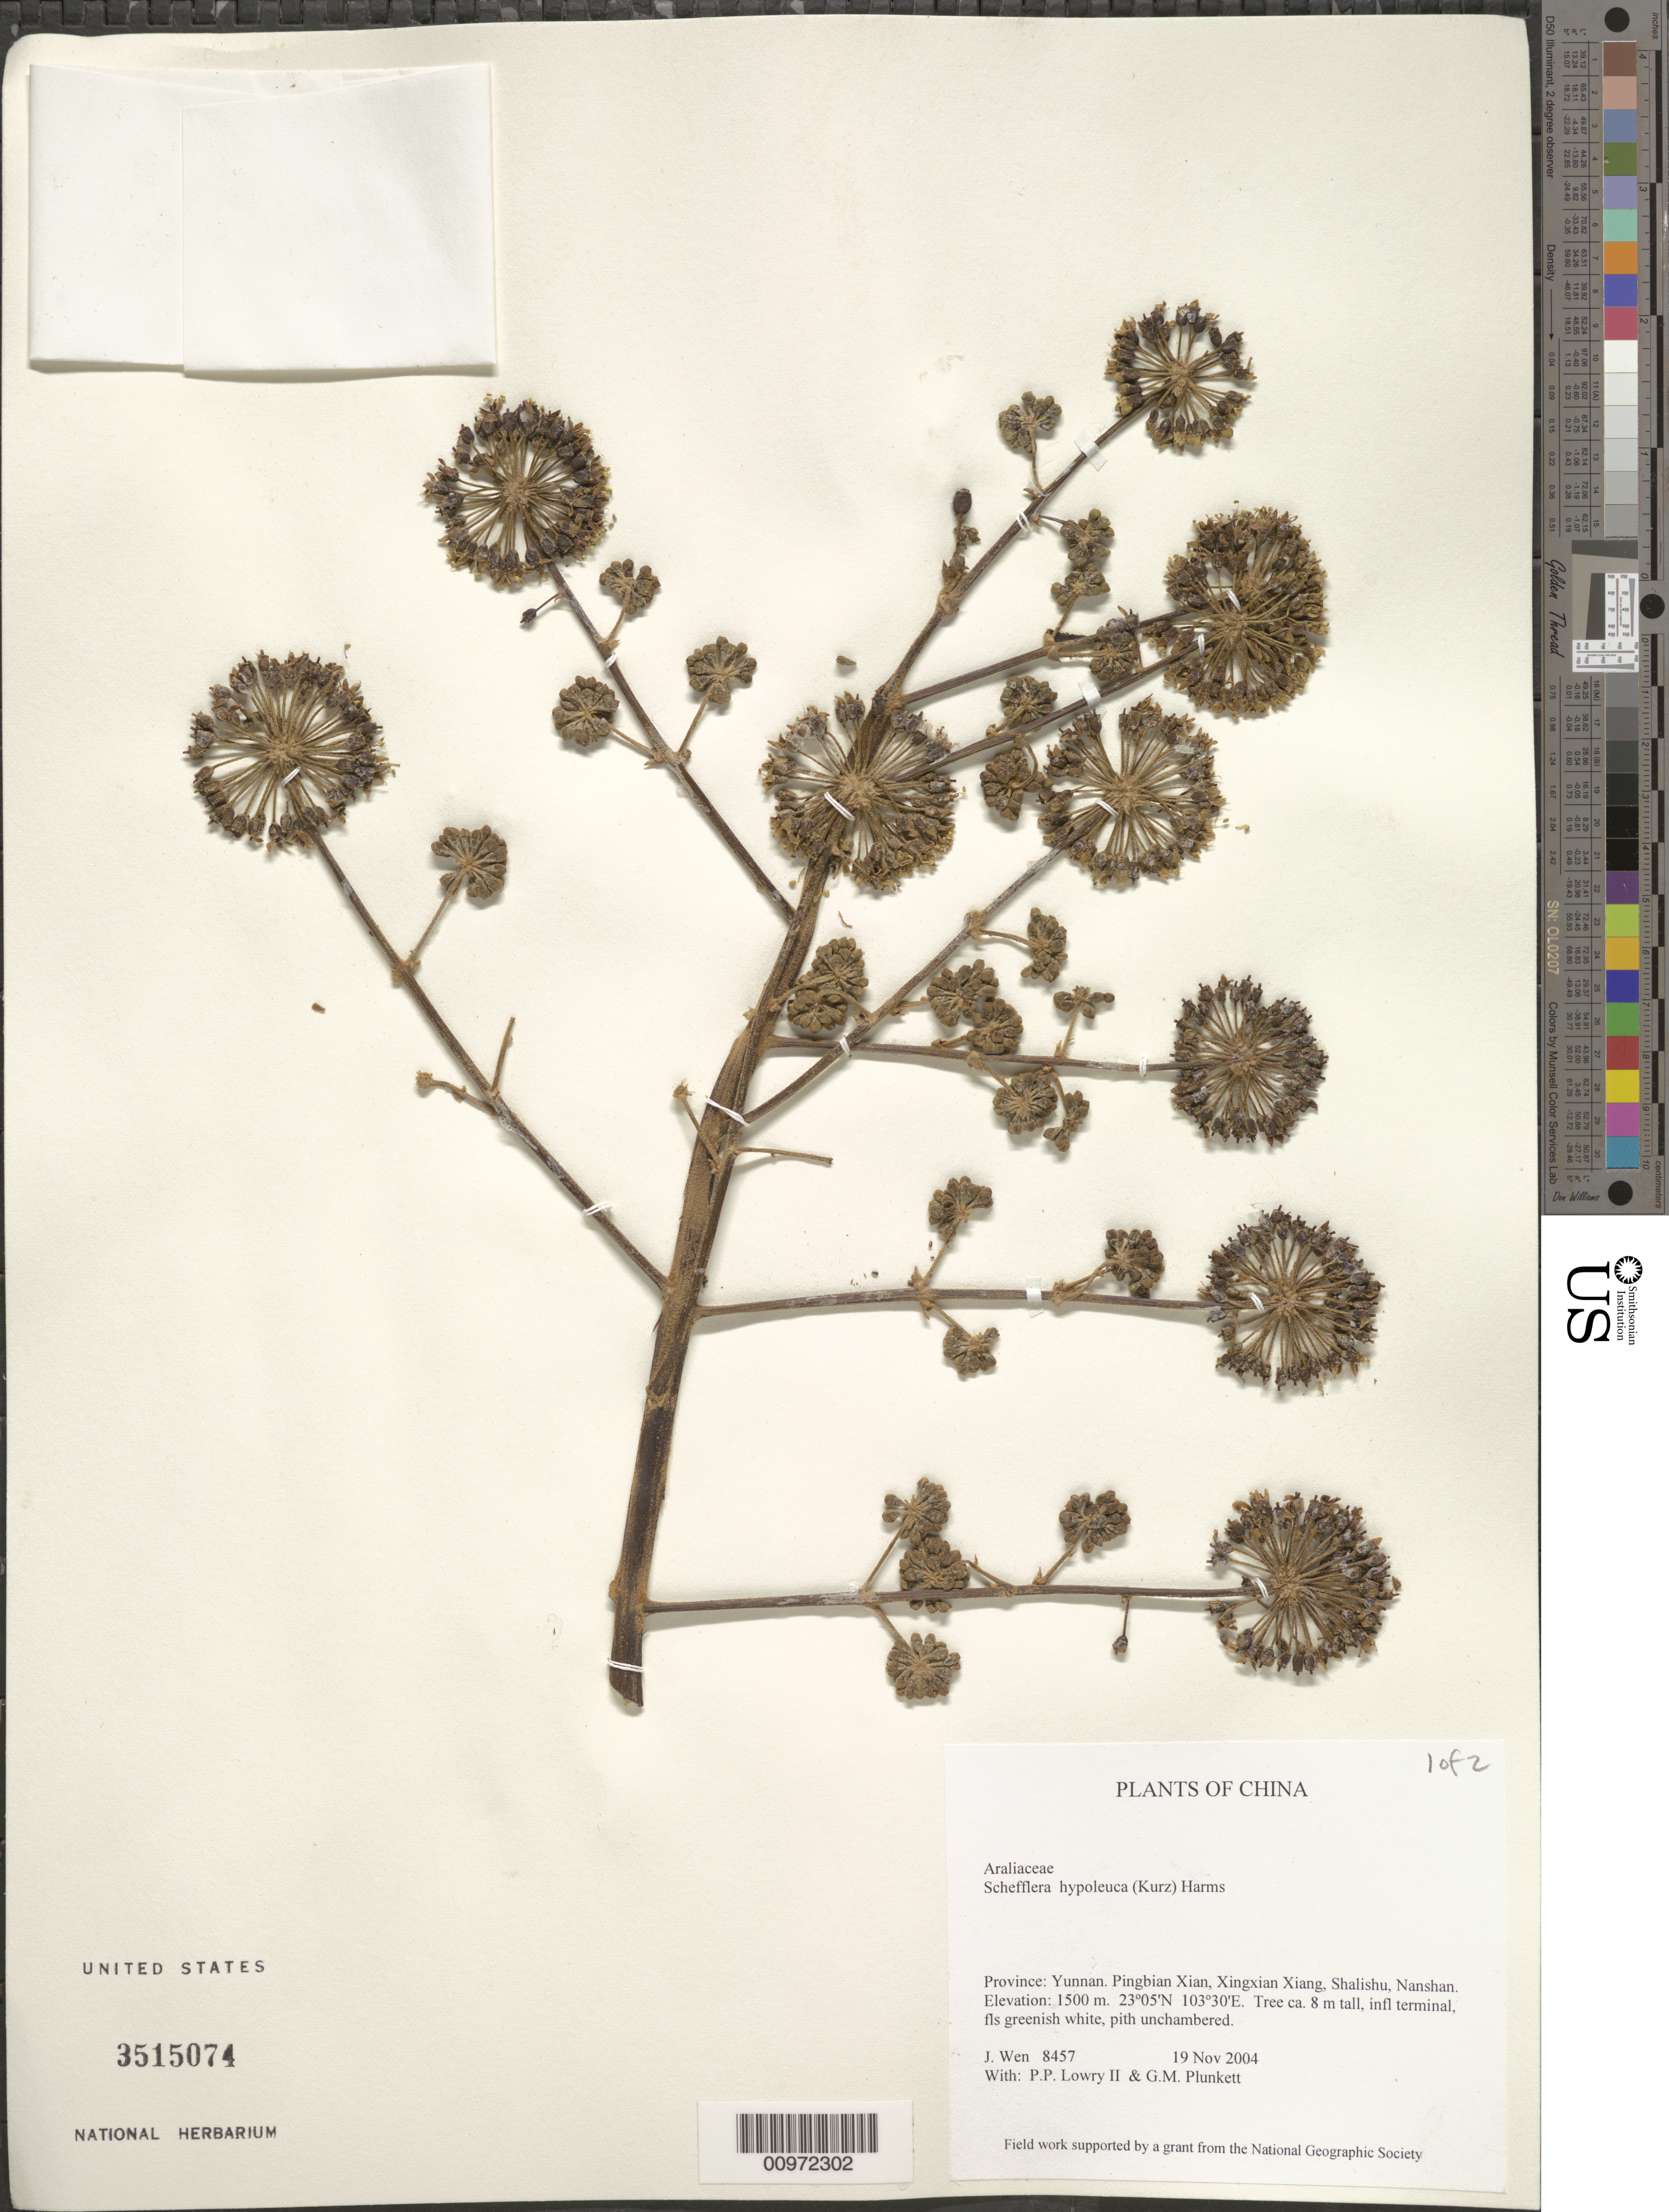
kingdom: Plantae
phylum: Tracheophyta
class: Magnoliopsida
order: Apiales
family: Araliaceae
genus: Schefflera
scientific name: Schefflera hypoleuca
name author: (Kurz) Harms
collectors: J. Wen, P. P. Lowry & G. M. Plunkett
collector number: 8457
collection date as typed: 19 Nov 2004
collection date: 2004-11-19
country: China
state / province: Yunnan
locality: Pingbian Xian, Xingxian Xiang, Shalishu, Nanshan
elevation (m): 1500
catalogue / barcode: US 3515074